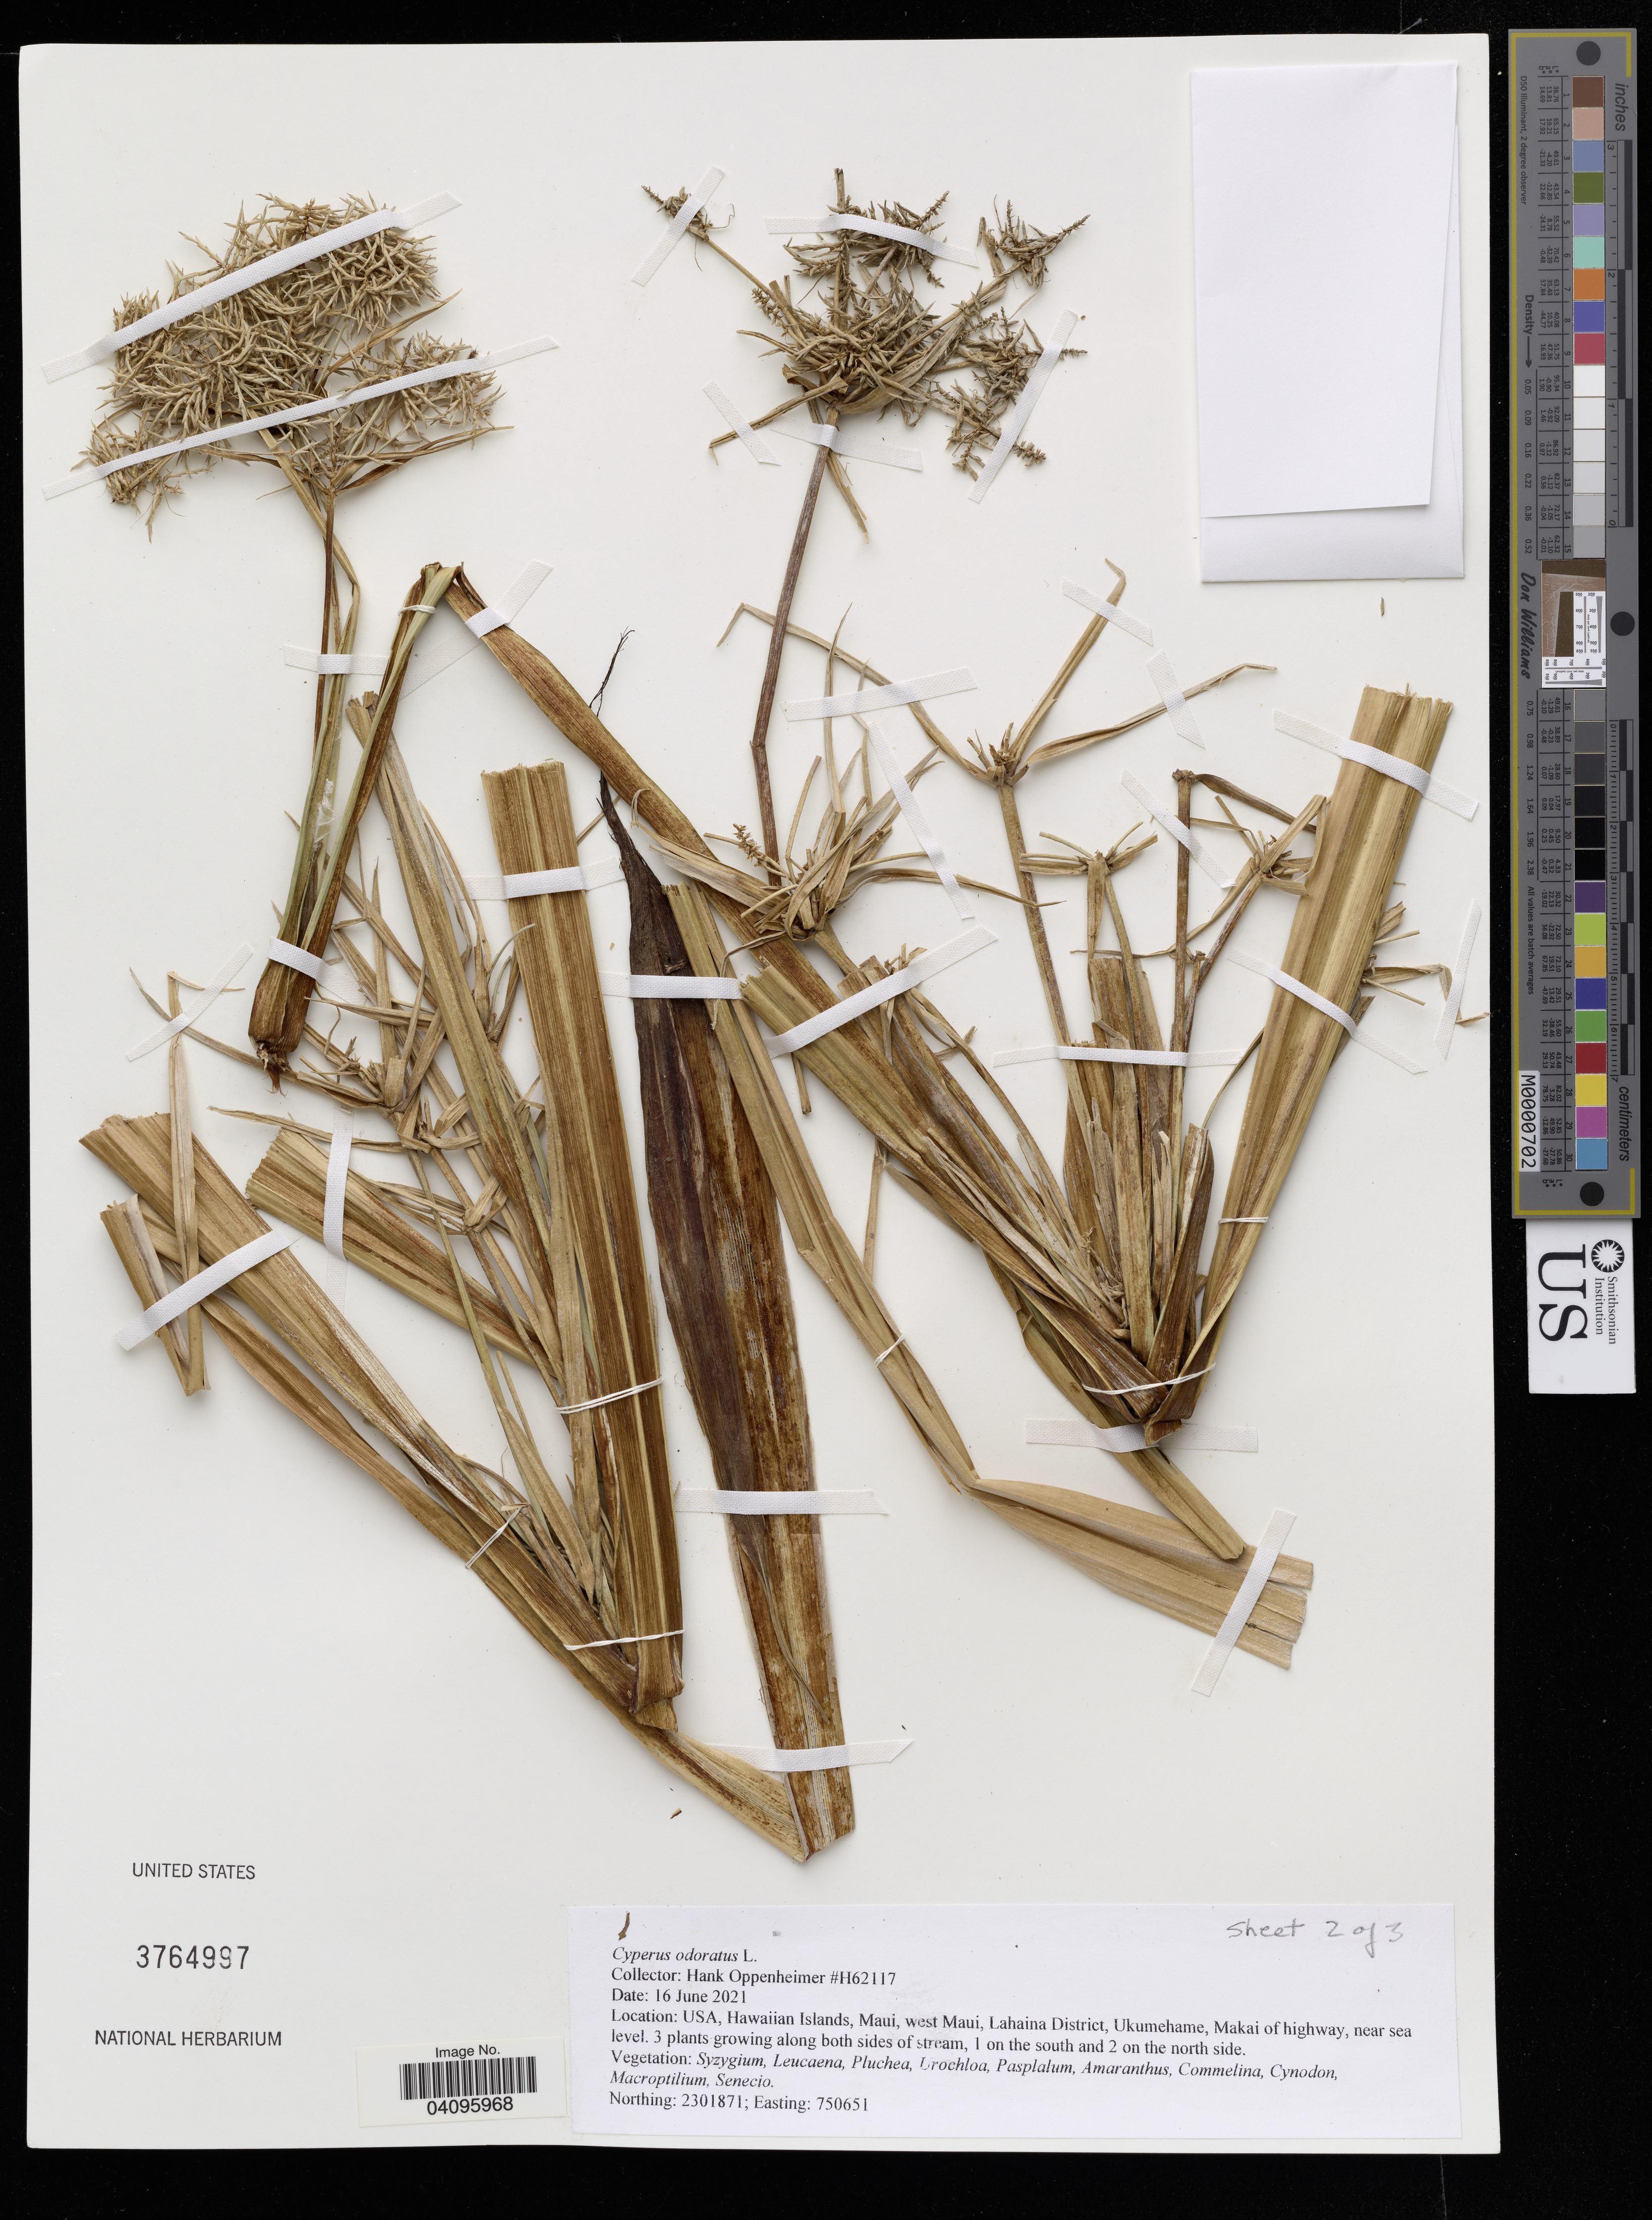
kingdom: Plantae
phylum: Tracheophyta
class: Liliopsida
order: Poales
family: Cyperaceae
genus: Cyperus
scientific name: Cyperus prescottianus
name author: Hook. & Arn.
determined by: Wagner, W. L., (BOT), Smithsonian Institution - National Museum of Natural History (UNITED STATES)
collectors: H. Oppenheimer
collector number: H62117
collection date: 2021-06-16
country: United States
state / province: Hawaii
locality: USA, Hawaiian Islands, Maui, west Maui, Lahaina District, Ukumehame, Makai of highway. Northing 2301871, Easting 750651.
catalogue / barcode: US 3764997